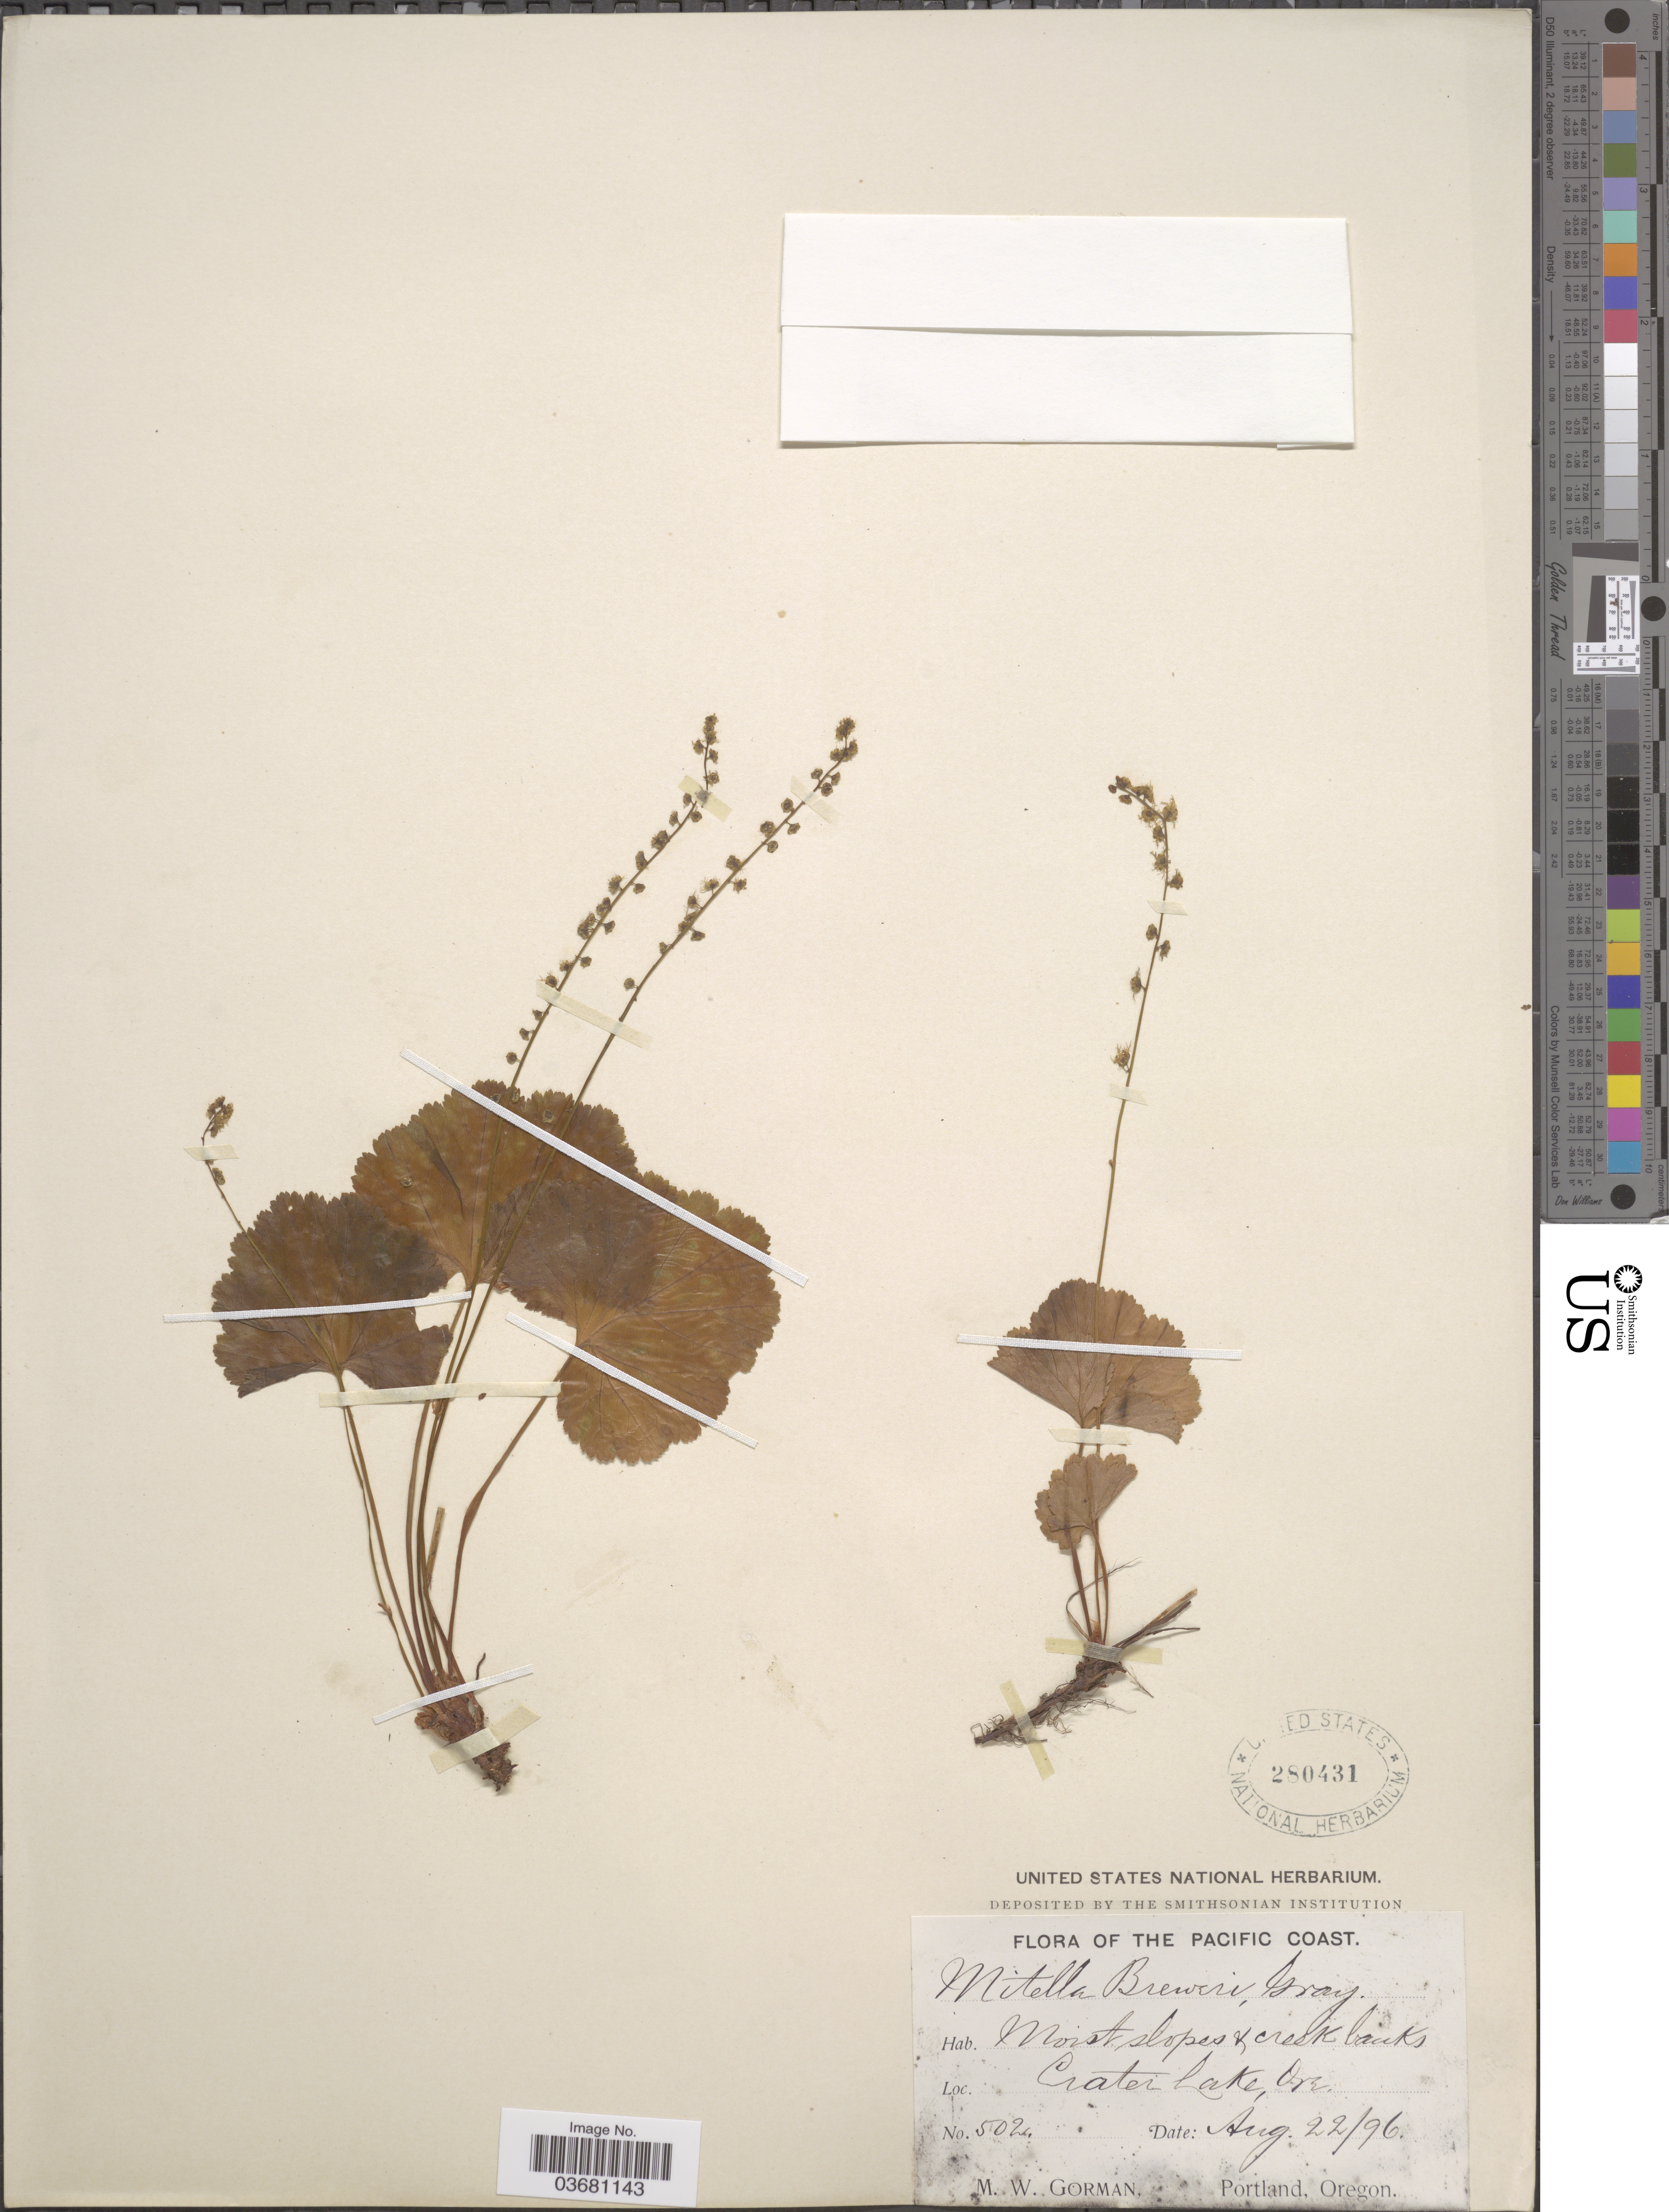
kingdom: Plantae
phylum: Tracheophyta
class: Magnoliopsida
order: Saxifragales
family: Saxifragaceae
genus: Mitella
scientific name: Mitella breweri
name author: A. Gray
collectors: M. W. Gorman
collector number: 502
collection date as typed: Transcribed d/m/y: 22/8/96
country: United States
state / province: Oregon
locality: The Pacific Coast. Moist slopes & creek banks. Crater Lake.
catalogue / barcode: US 280431